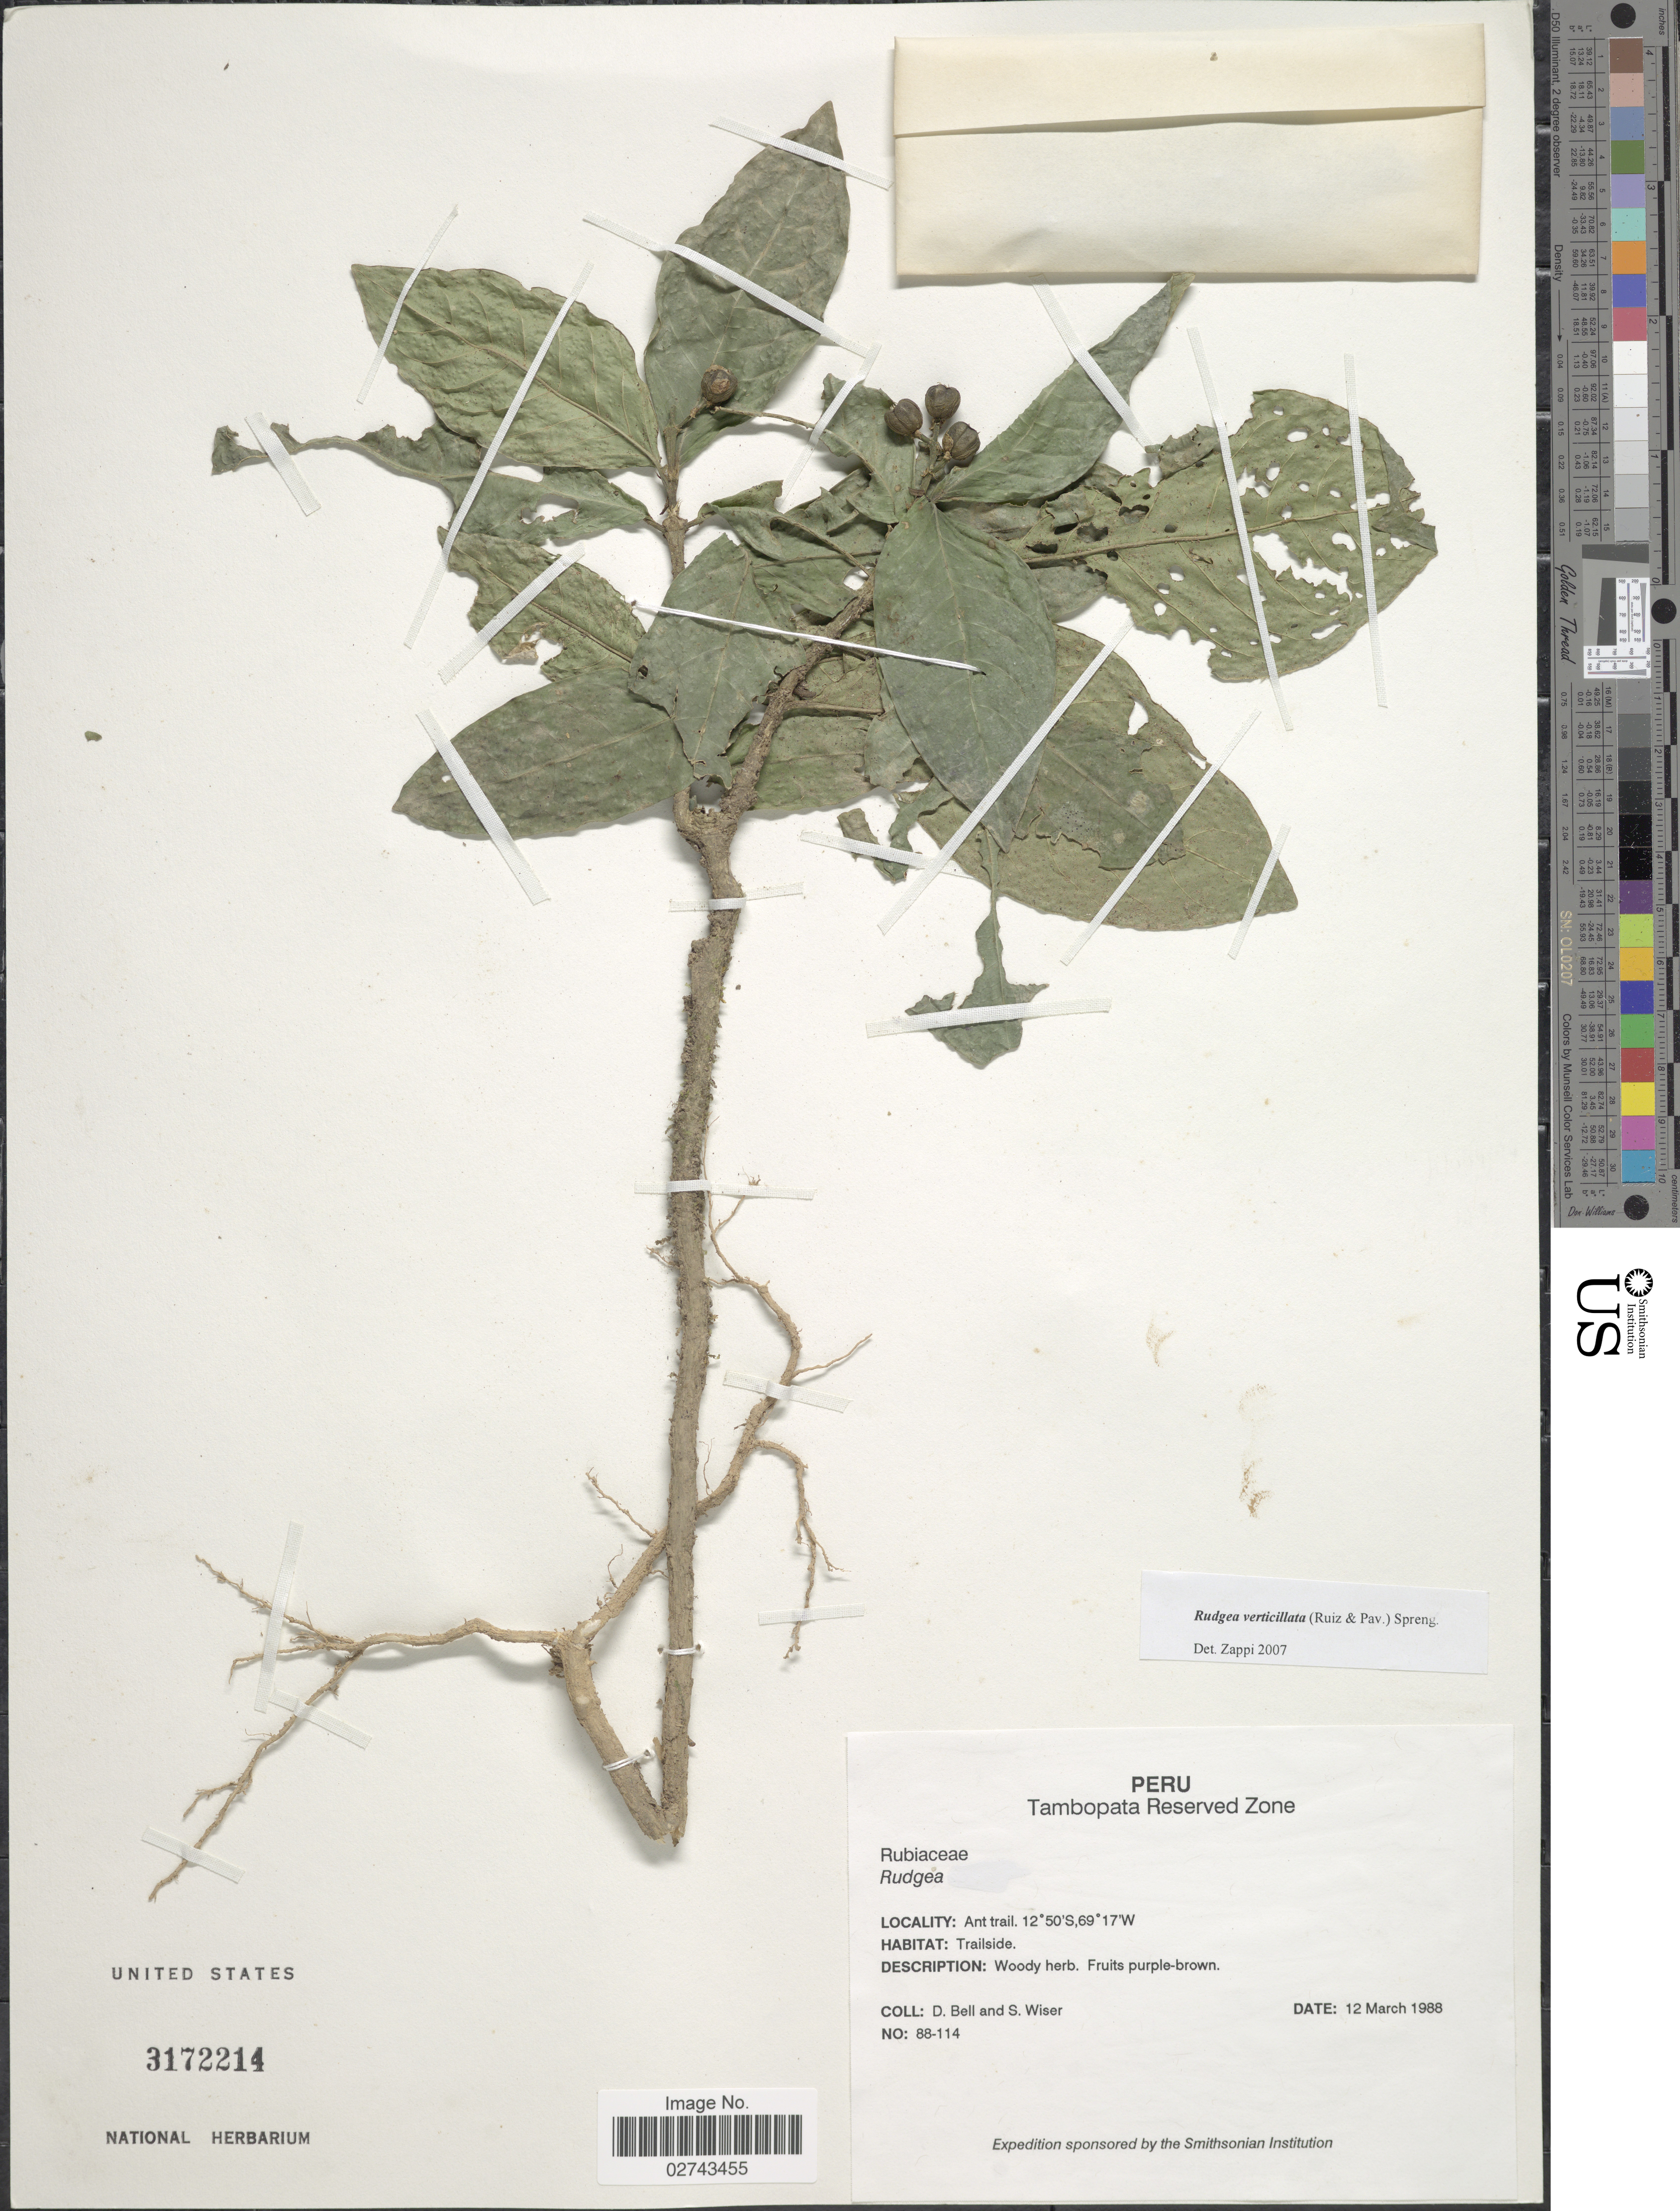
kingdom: Plantae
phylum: Tracheophyta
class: Magnoliopsida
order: Gentianales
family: Rubiaceae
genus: Rudgea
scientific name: Rudgea verticillata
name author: (Ruiz & Pav.) Spreng.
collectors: D. A. Bell & S. Wiser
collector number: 88-114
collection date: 1988-03-12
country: Peru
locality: Tambopata Reserved Zone, Ant trail.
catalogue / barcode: US 3172214